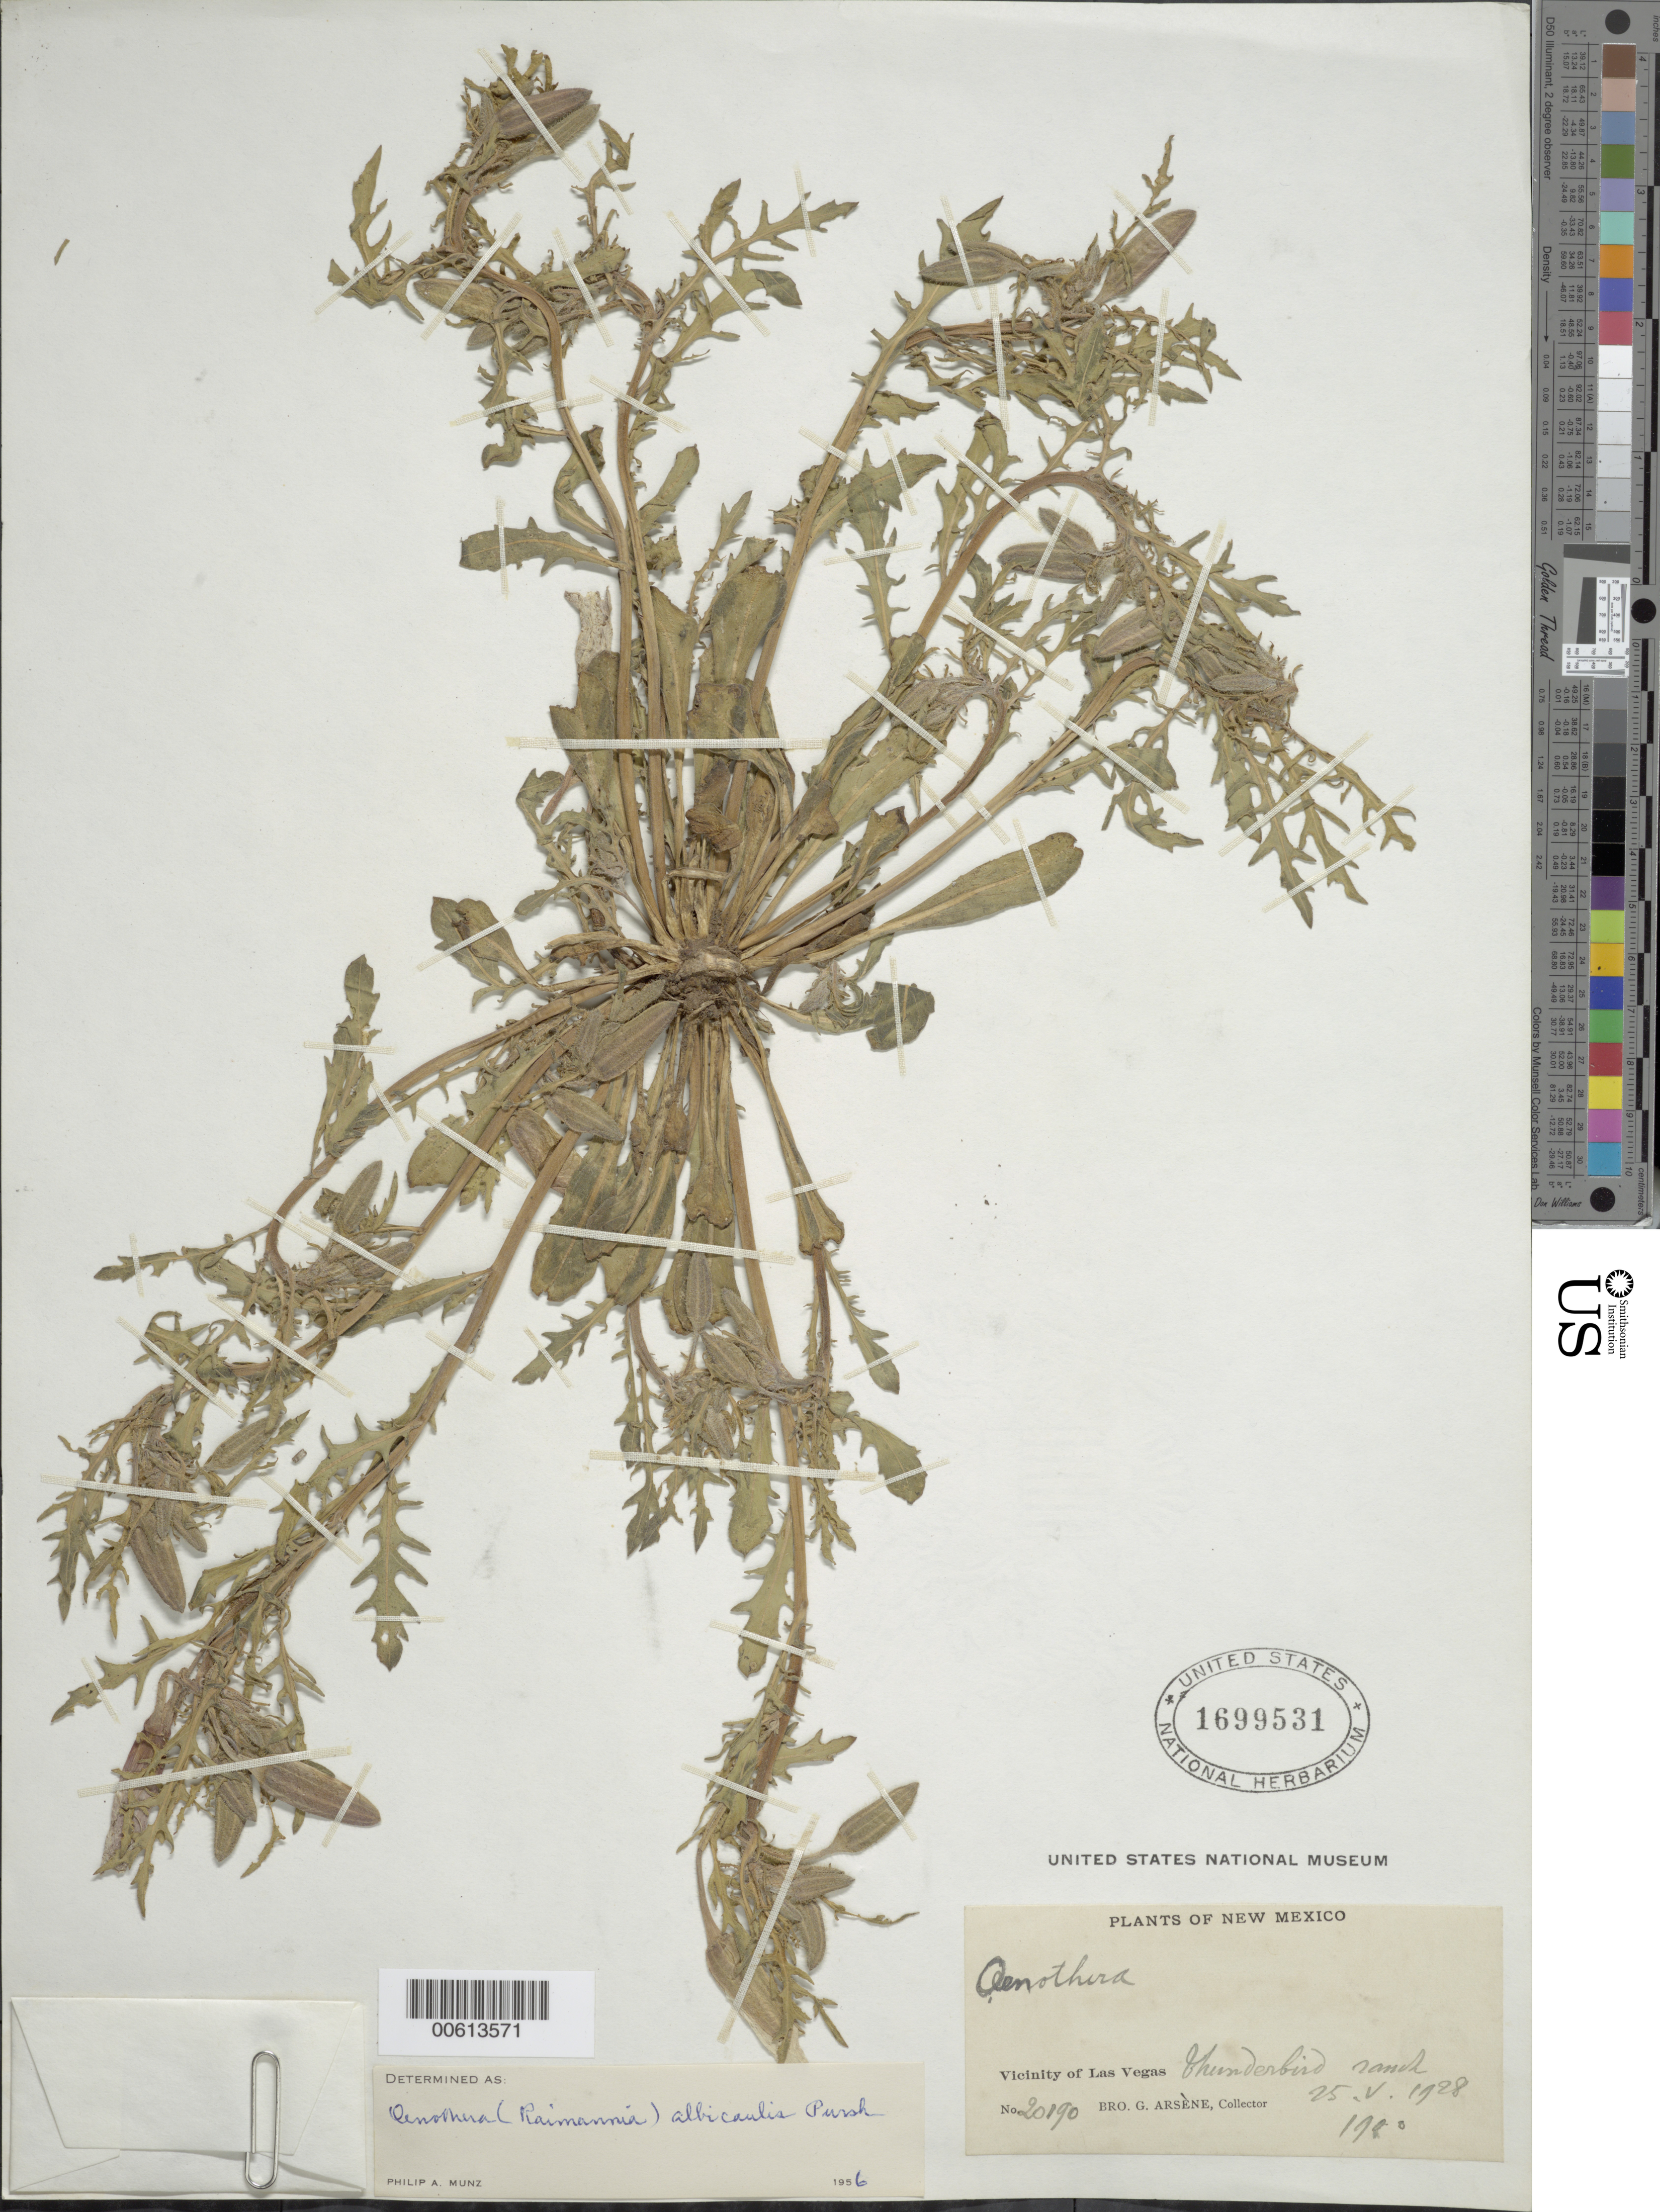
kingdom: Plantae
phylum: Tracheophyta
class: Magnoliopsida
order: Myrtales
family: Onagraceae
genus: Oenothera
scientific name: Oenothera albicaulis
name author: Pursh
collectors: Bro. G. Arsène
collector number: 20190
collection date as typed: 25 May 1928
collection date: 1928-05-25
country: United States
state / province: New Mexico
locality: Thunderbird Ranch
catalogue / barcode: US 1699531